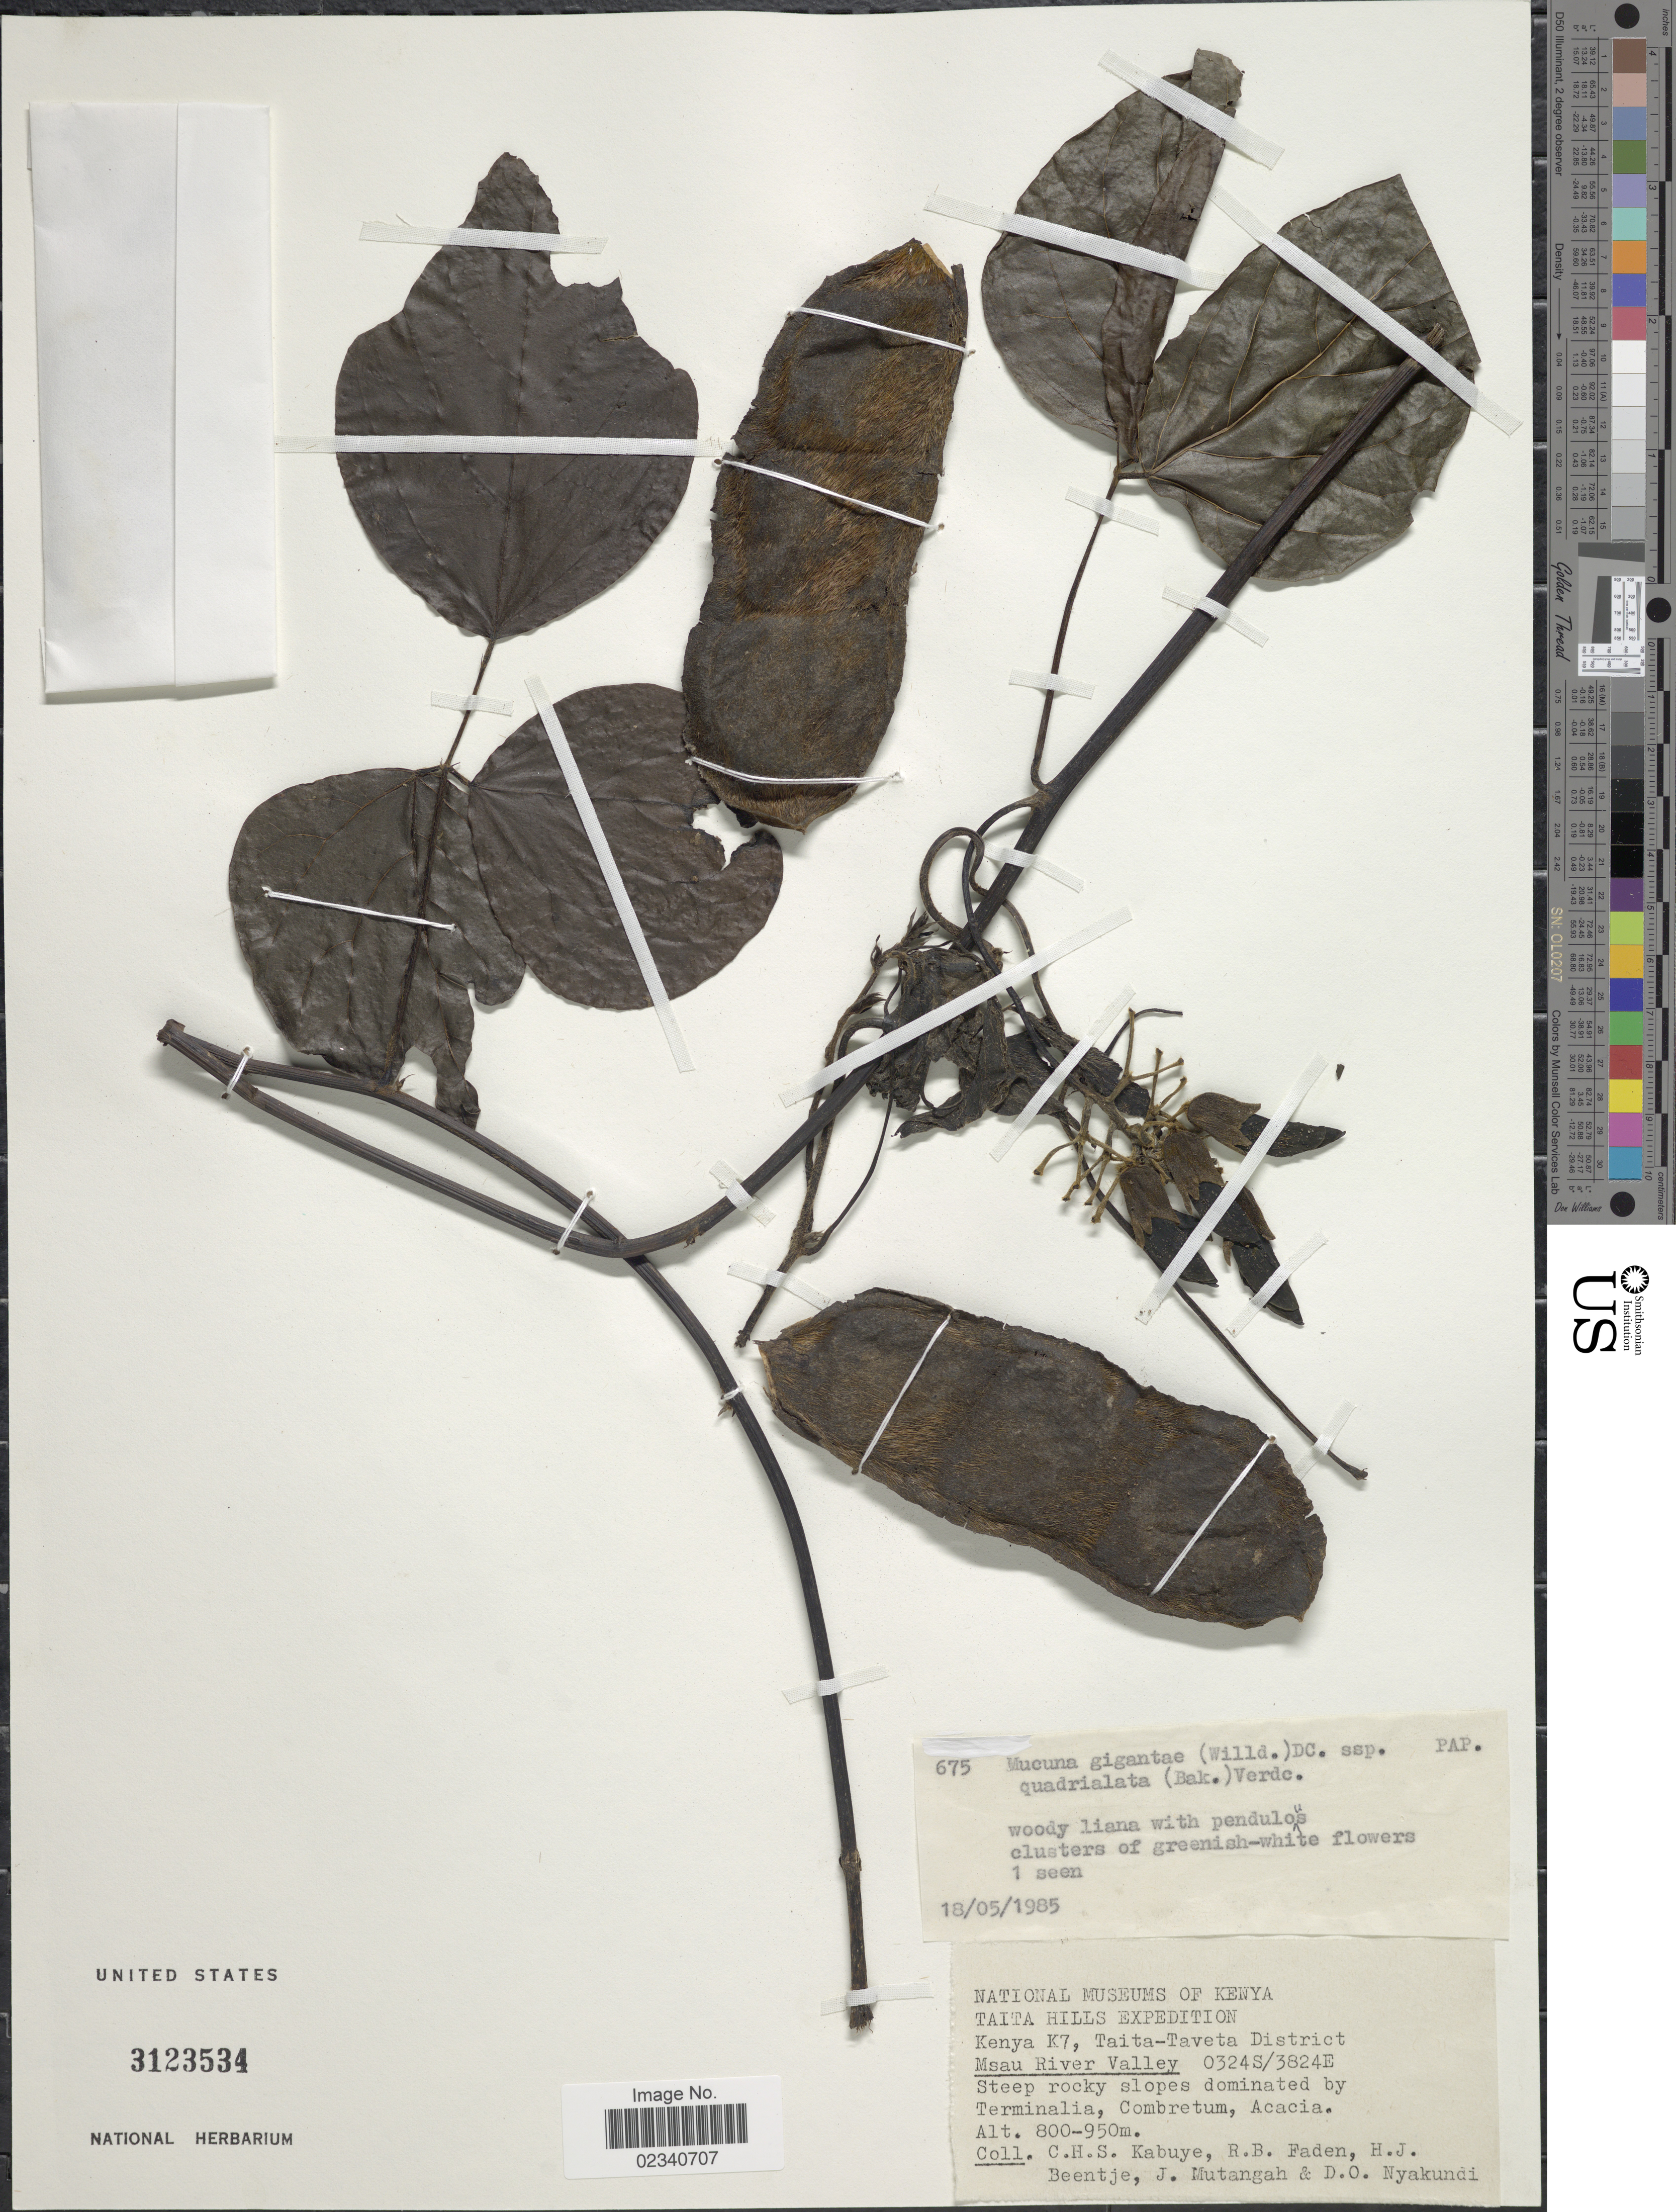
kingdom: Plantae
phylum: Tracheophyta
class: Magnoliopsida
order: Fabales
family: Fabaceae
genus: Mucuna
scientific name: Mucuna gigantea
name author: (Willd.) DC.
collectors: C. Kabuye, R. B. Faden, H. J. Beentje, J. Mutangah & D. Nyakundi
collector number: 675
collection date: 1985-05-18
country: Kenya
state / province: Taita Taveta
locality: Kenya K7 , Taita-taveta District Msau River Valley, Taita Hills.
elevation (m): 800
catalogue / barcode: US 3123534